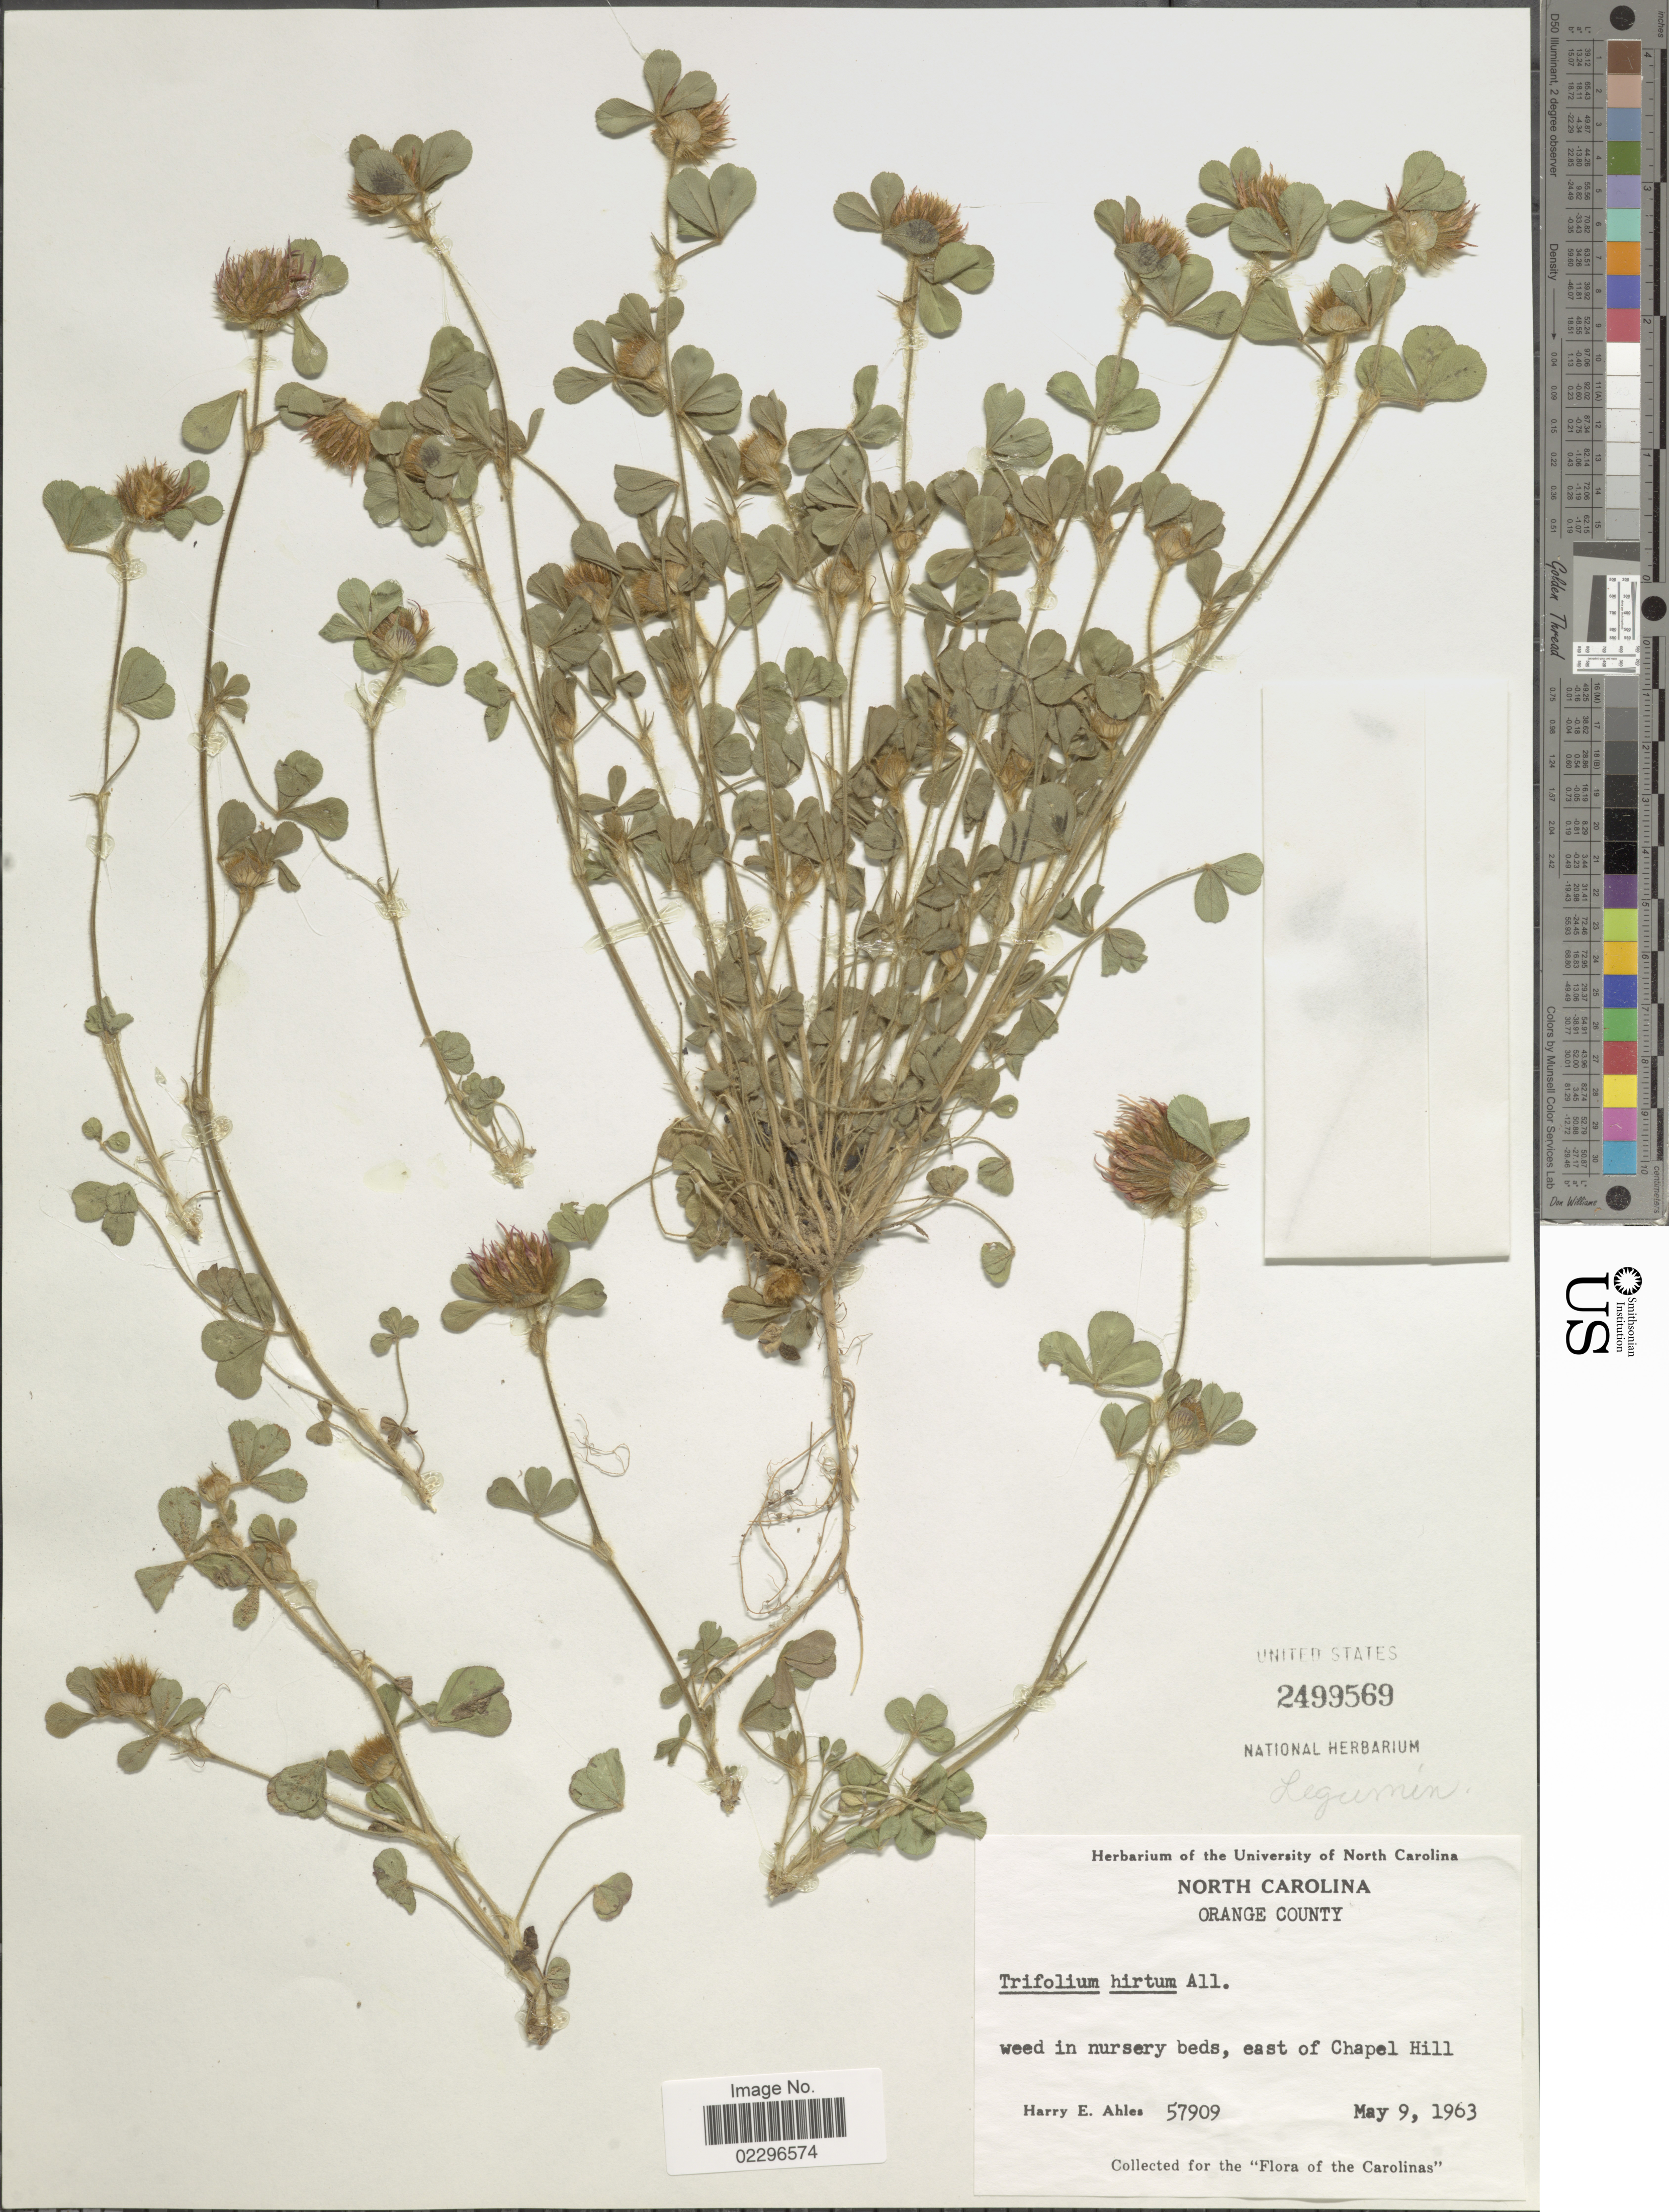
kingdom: Plantae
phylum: Tracheophyta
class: Magnoliopsida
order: Fabales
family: Fabaceae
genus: Trifolium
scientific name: Trifolium hirtum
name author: All.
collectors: H. E. Ahles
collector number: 57909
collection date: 1963-05-09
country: United States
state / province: North Carolina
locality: North Caroline, Orange County, Weed in nursery beds, east of Chapel Hill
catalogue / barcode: US 2499569